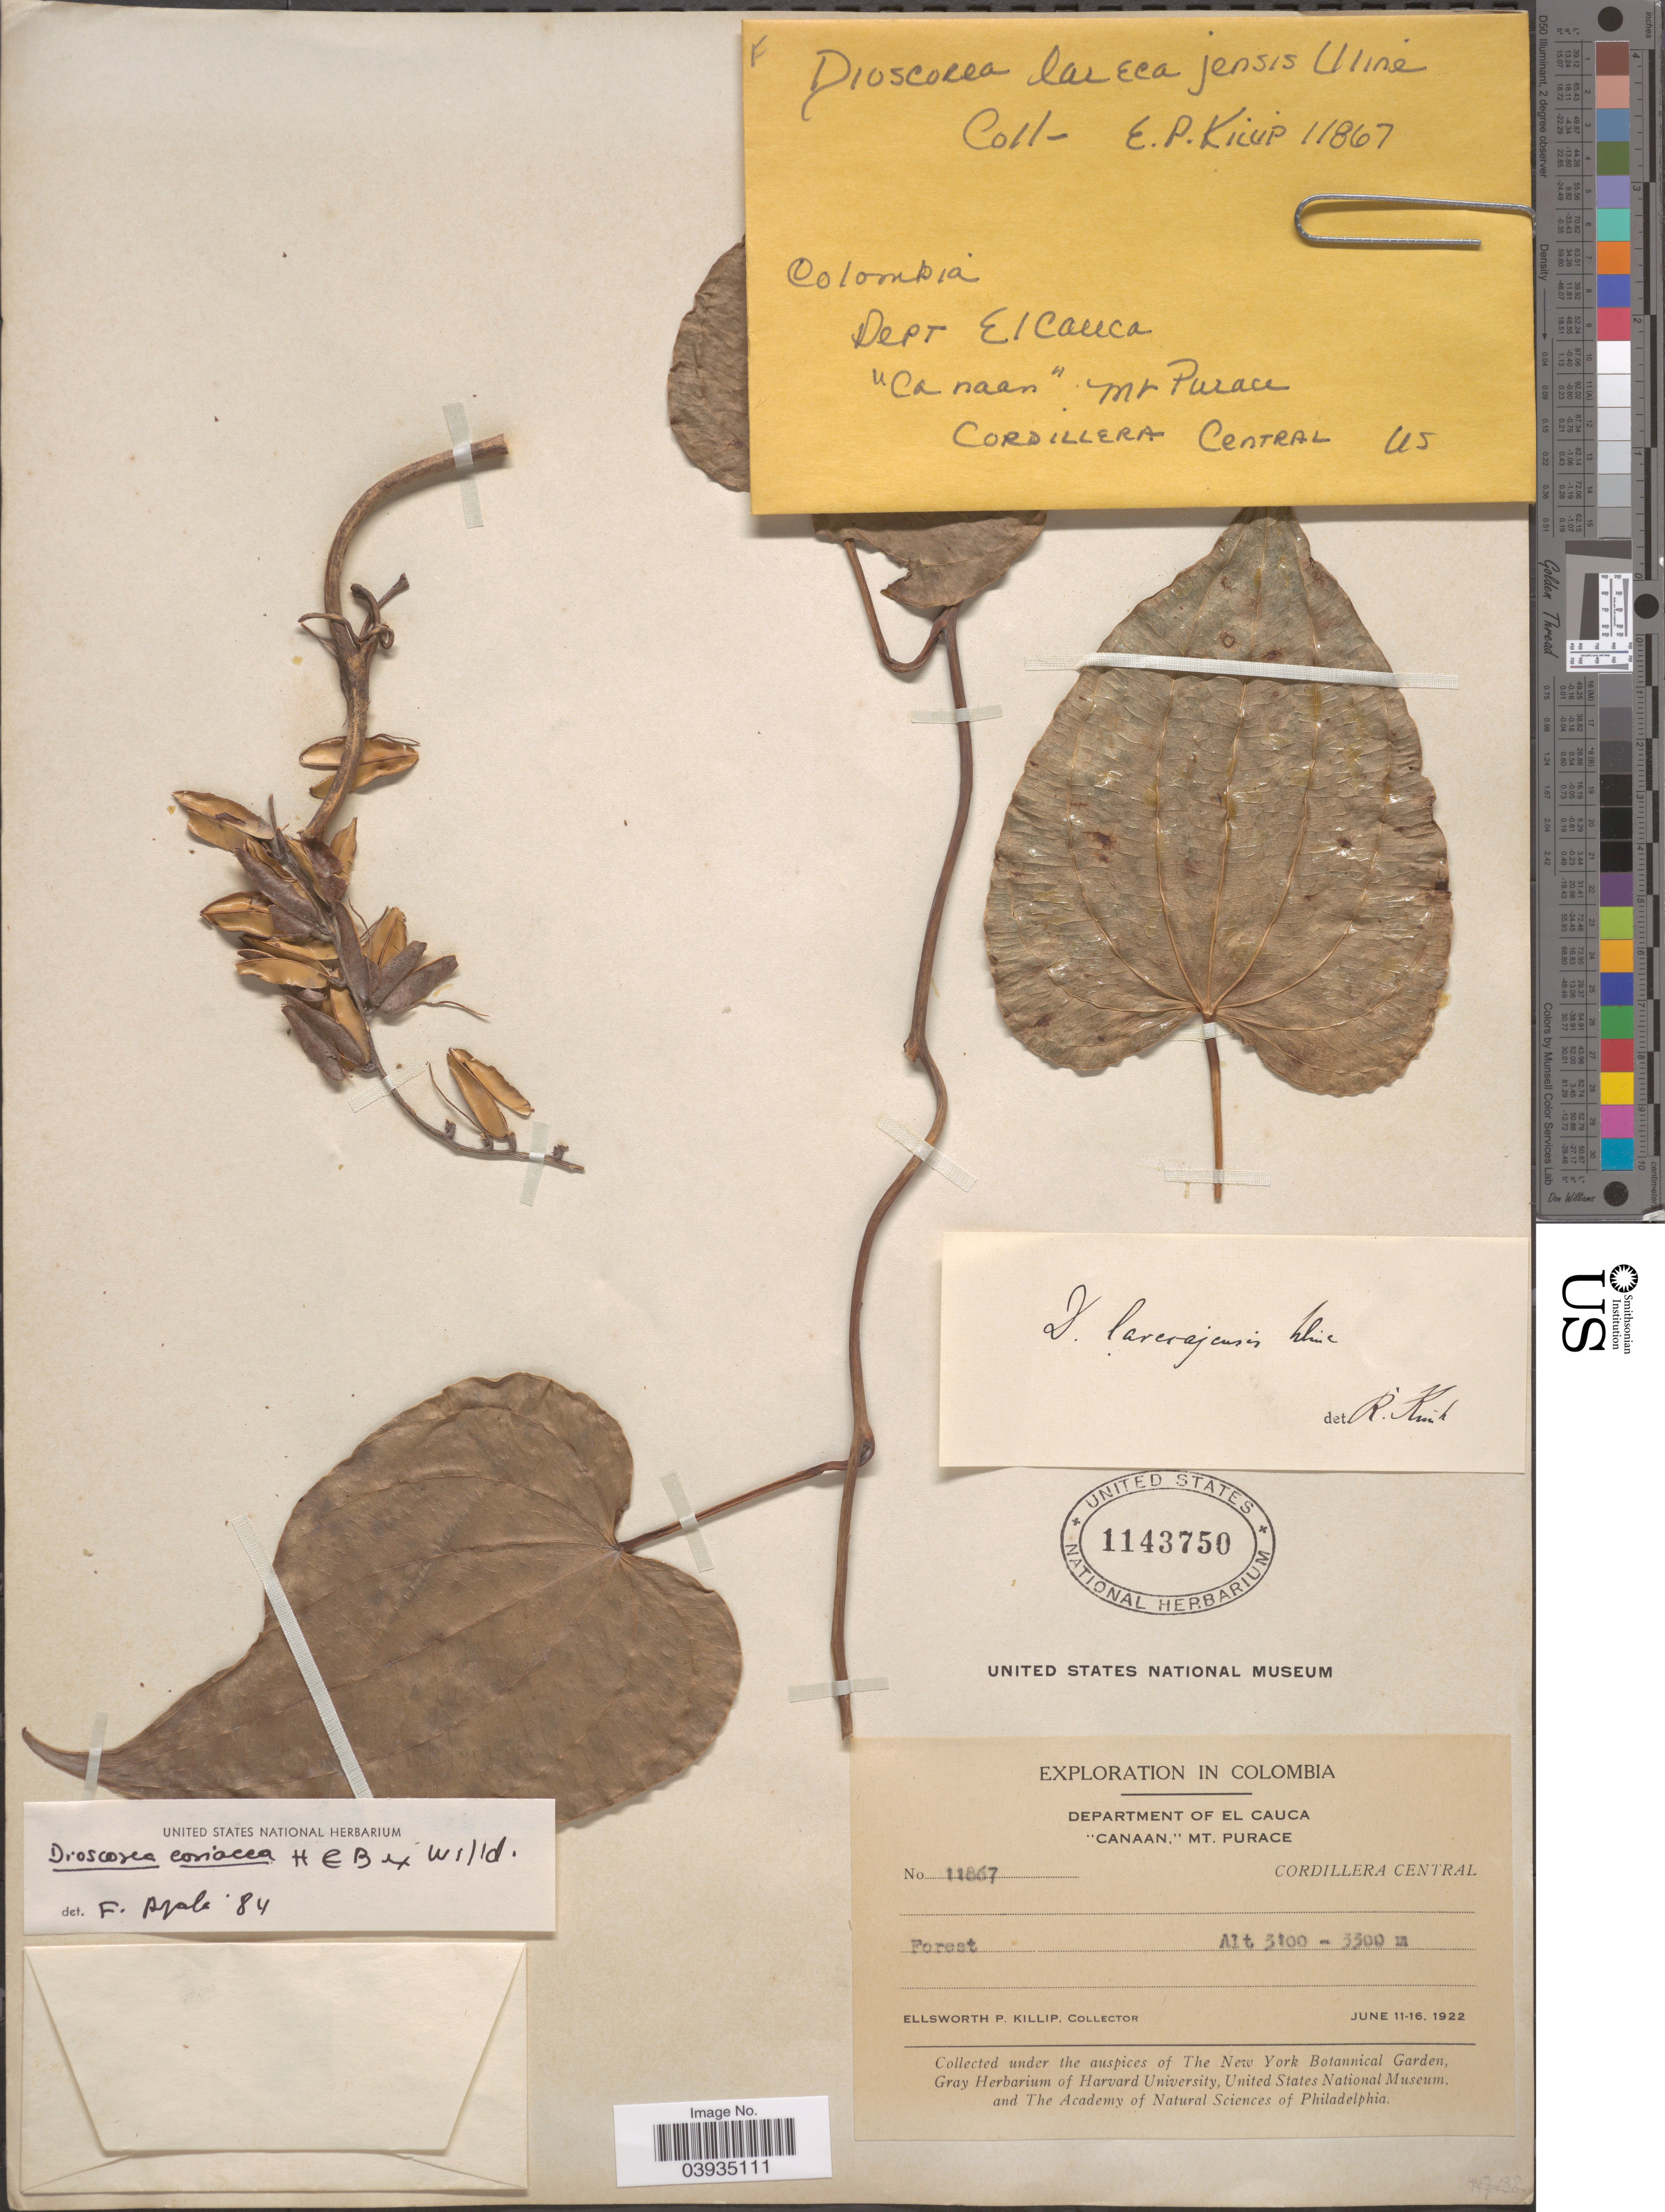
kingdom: Plantae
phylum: Tracheophyta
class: Liliopsida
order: Dioscoreales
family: Dioscoreaceae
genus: Dioscorea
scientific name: Dioscorea coriacea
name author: Humb. & Bonpl. ex Willd.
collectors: E. P. Killip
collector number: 11867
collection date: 1922-06-11/1922-06-16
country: Colombia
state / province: Cauca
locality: Department of El Cauca. "Canaan," Mt. Purace. Cordillera Central.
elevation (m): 3100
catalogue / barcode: US 1143750